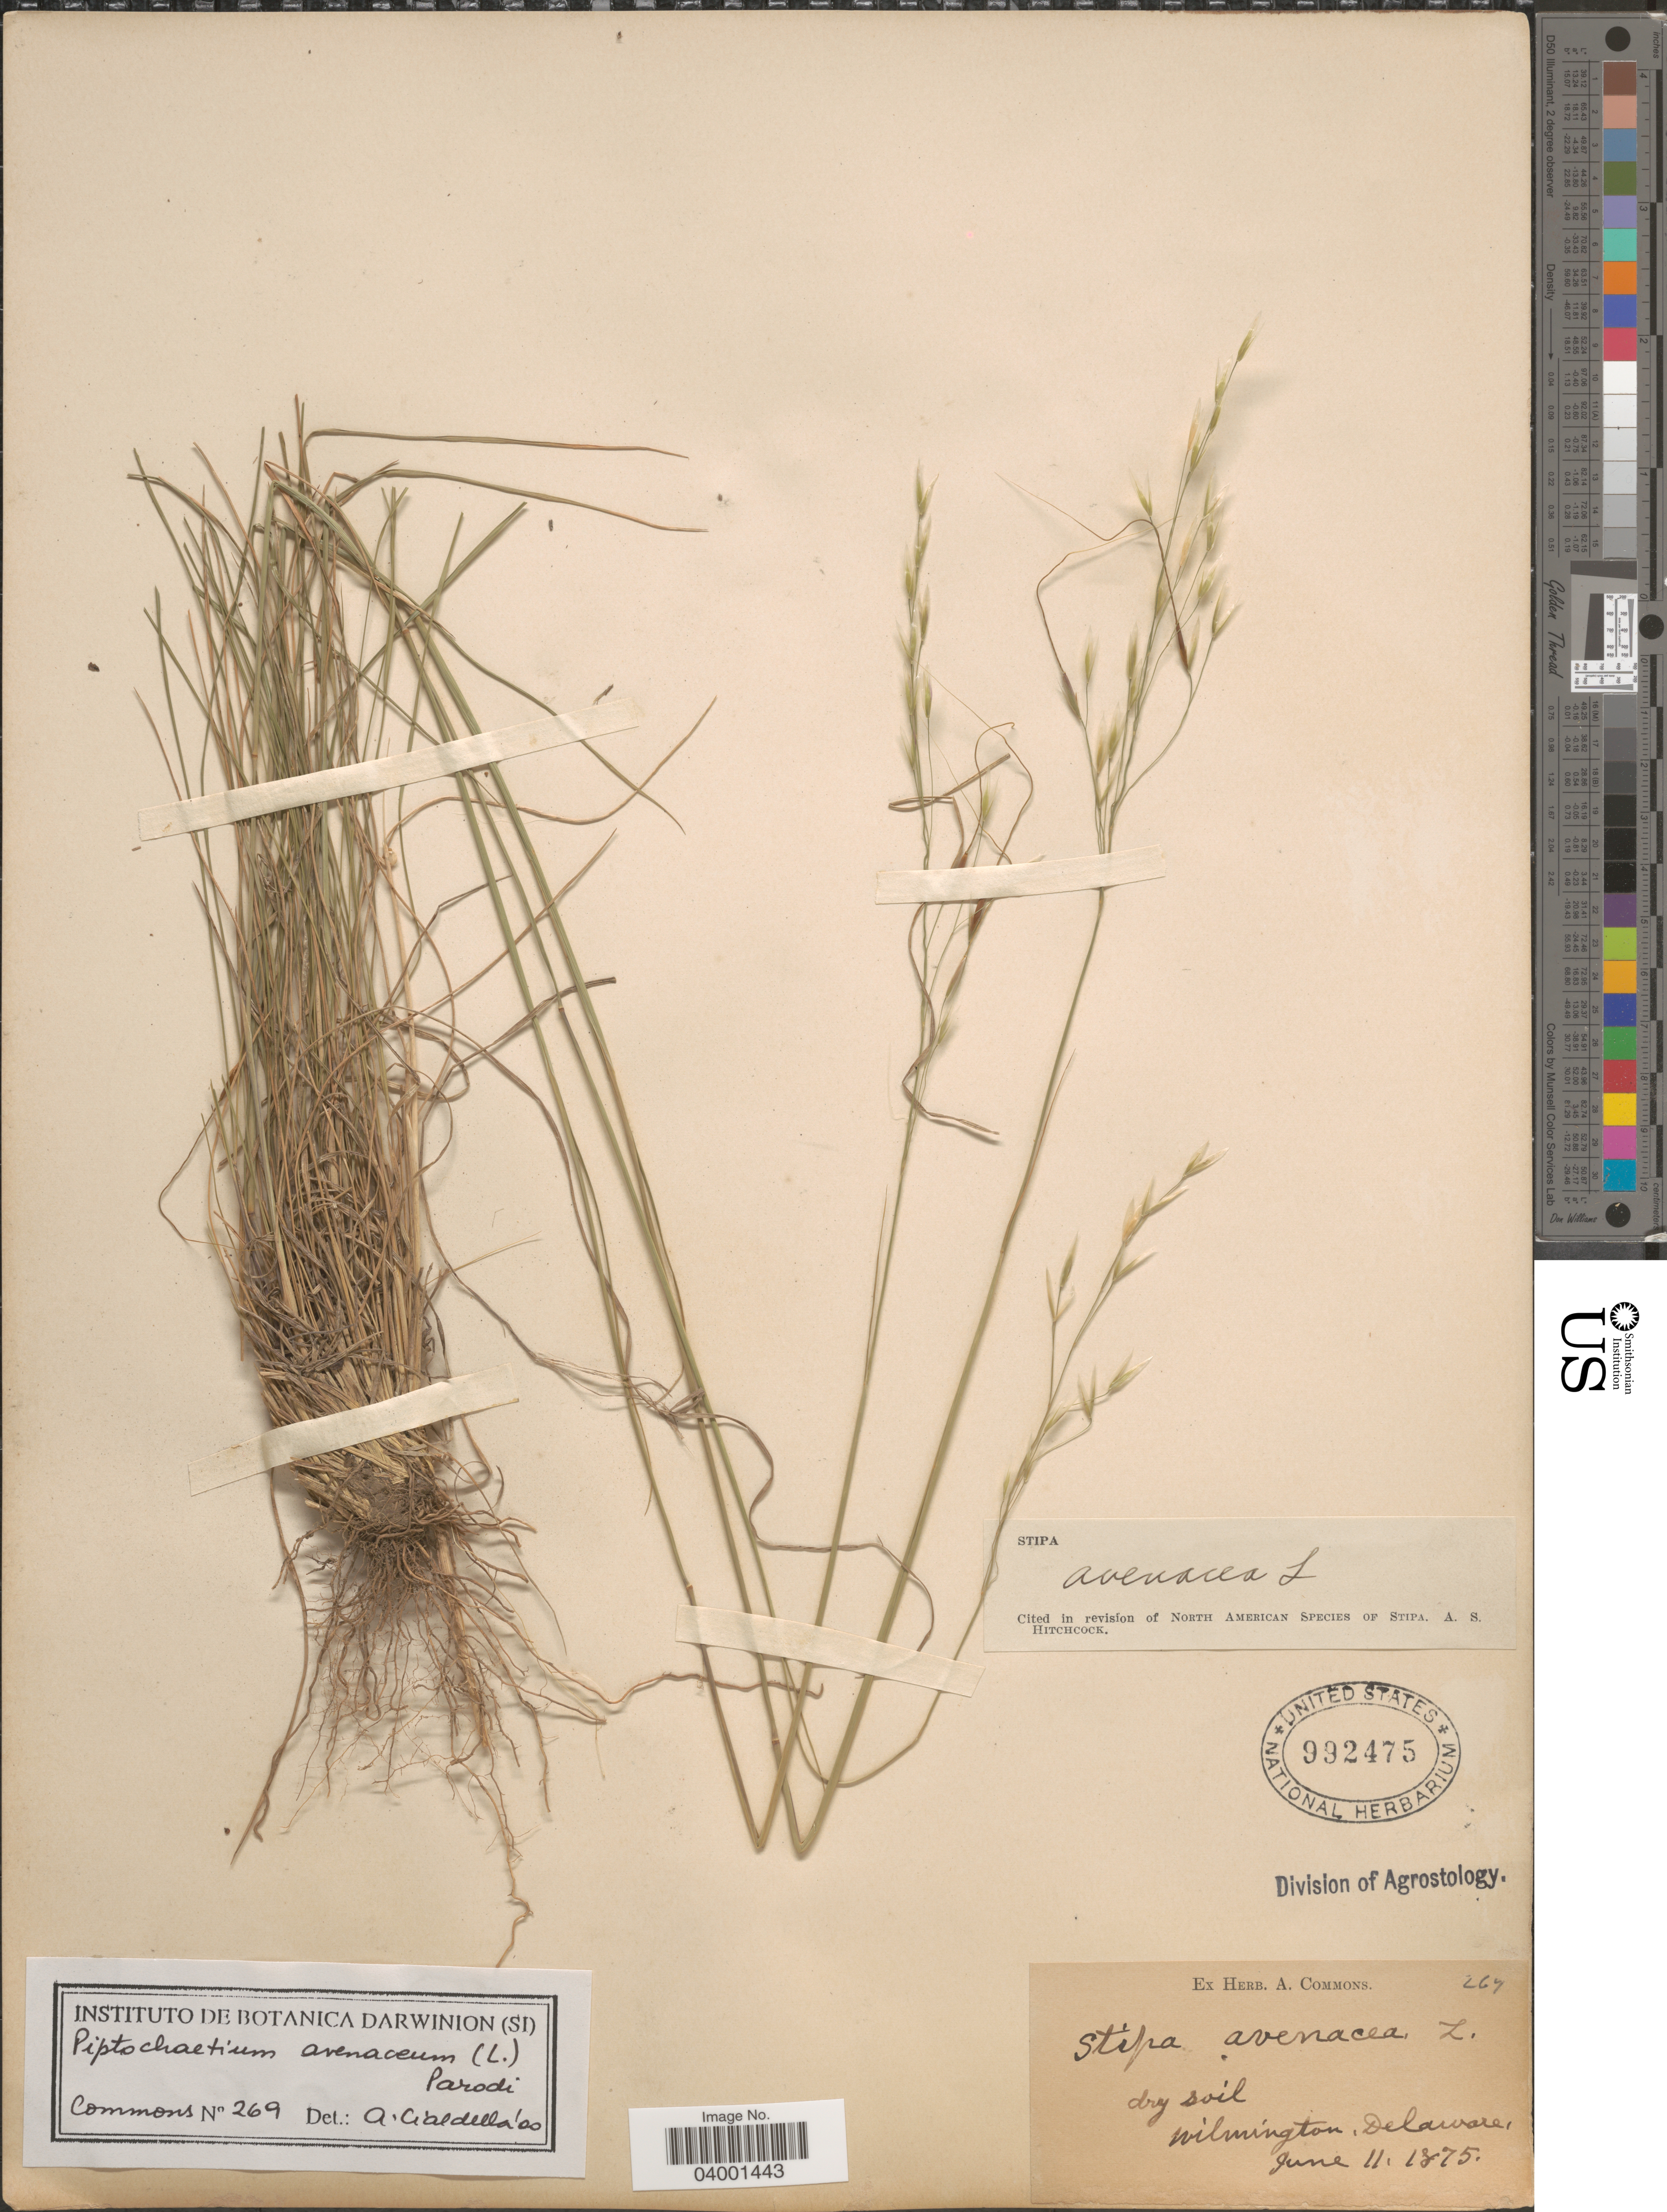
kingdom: Plantae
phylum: Tracheophyta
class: Liliopsida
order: Poales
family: Poaceae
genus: Piptochaetium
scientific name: Piptochaetium avenaceum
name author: (L.) Parodi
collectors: ex herb. A. Commons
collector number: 267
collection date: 1875-06-11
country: United States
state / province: Delaware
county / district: New Castle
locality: Wilmington.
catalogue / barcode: US 992475